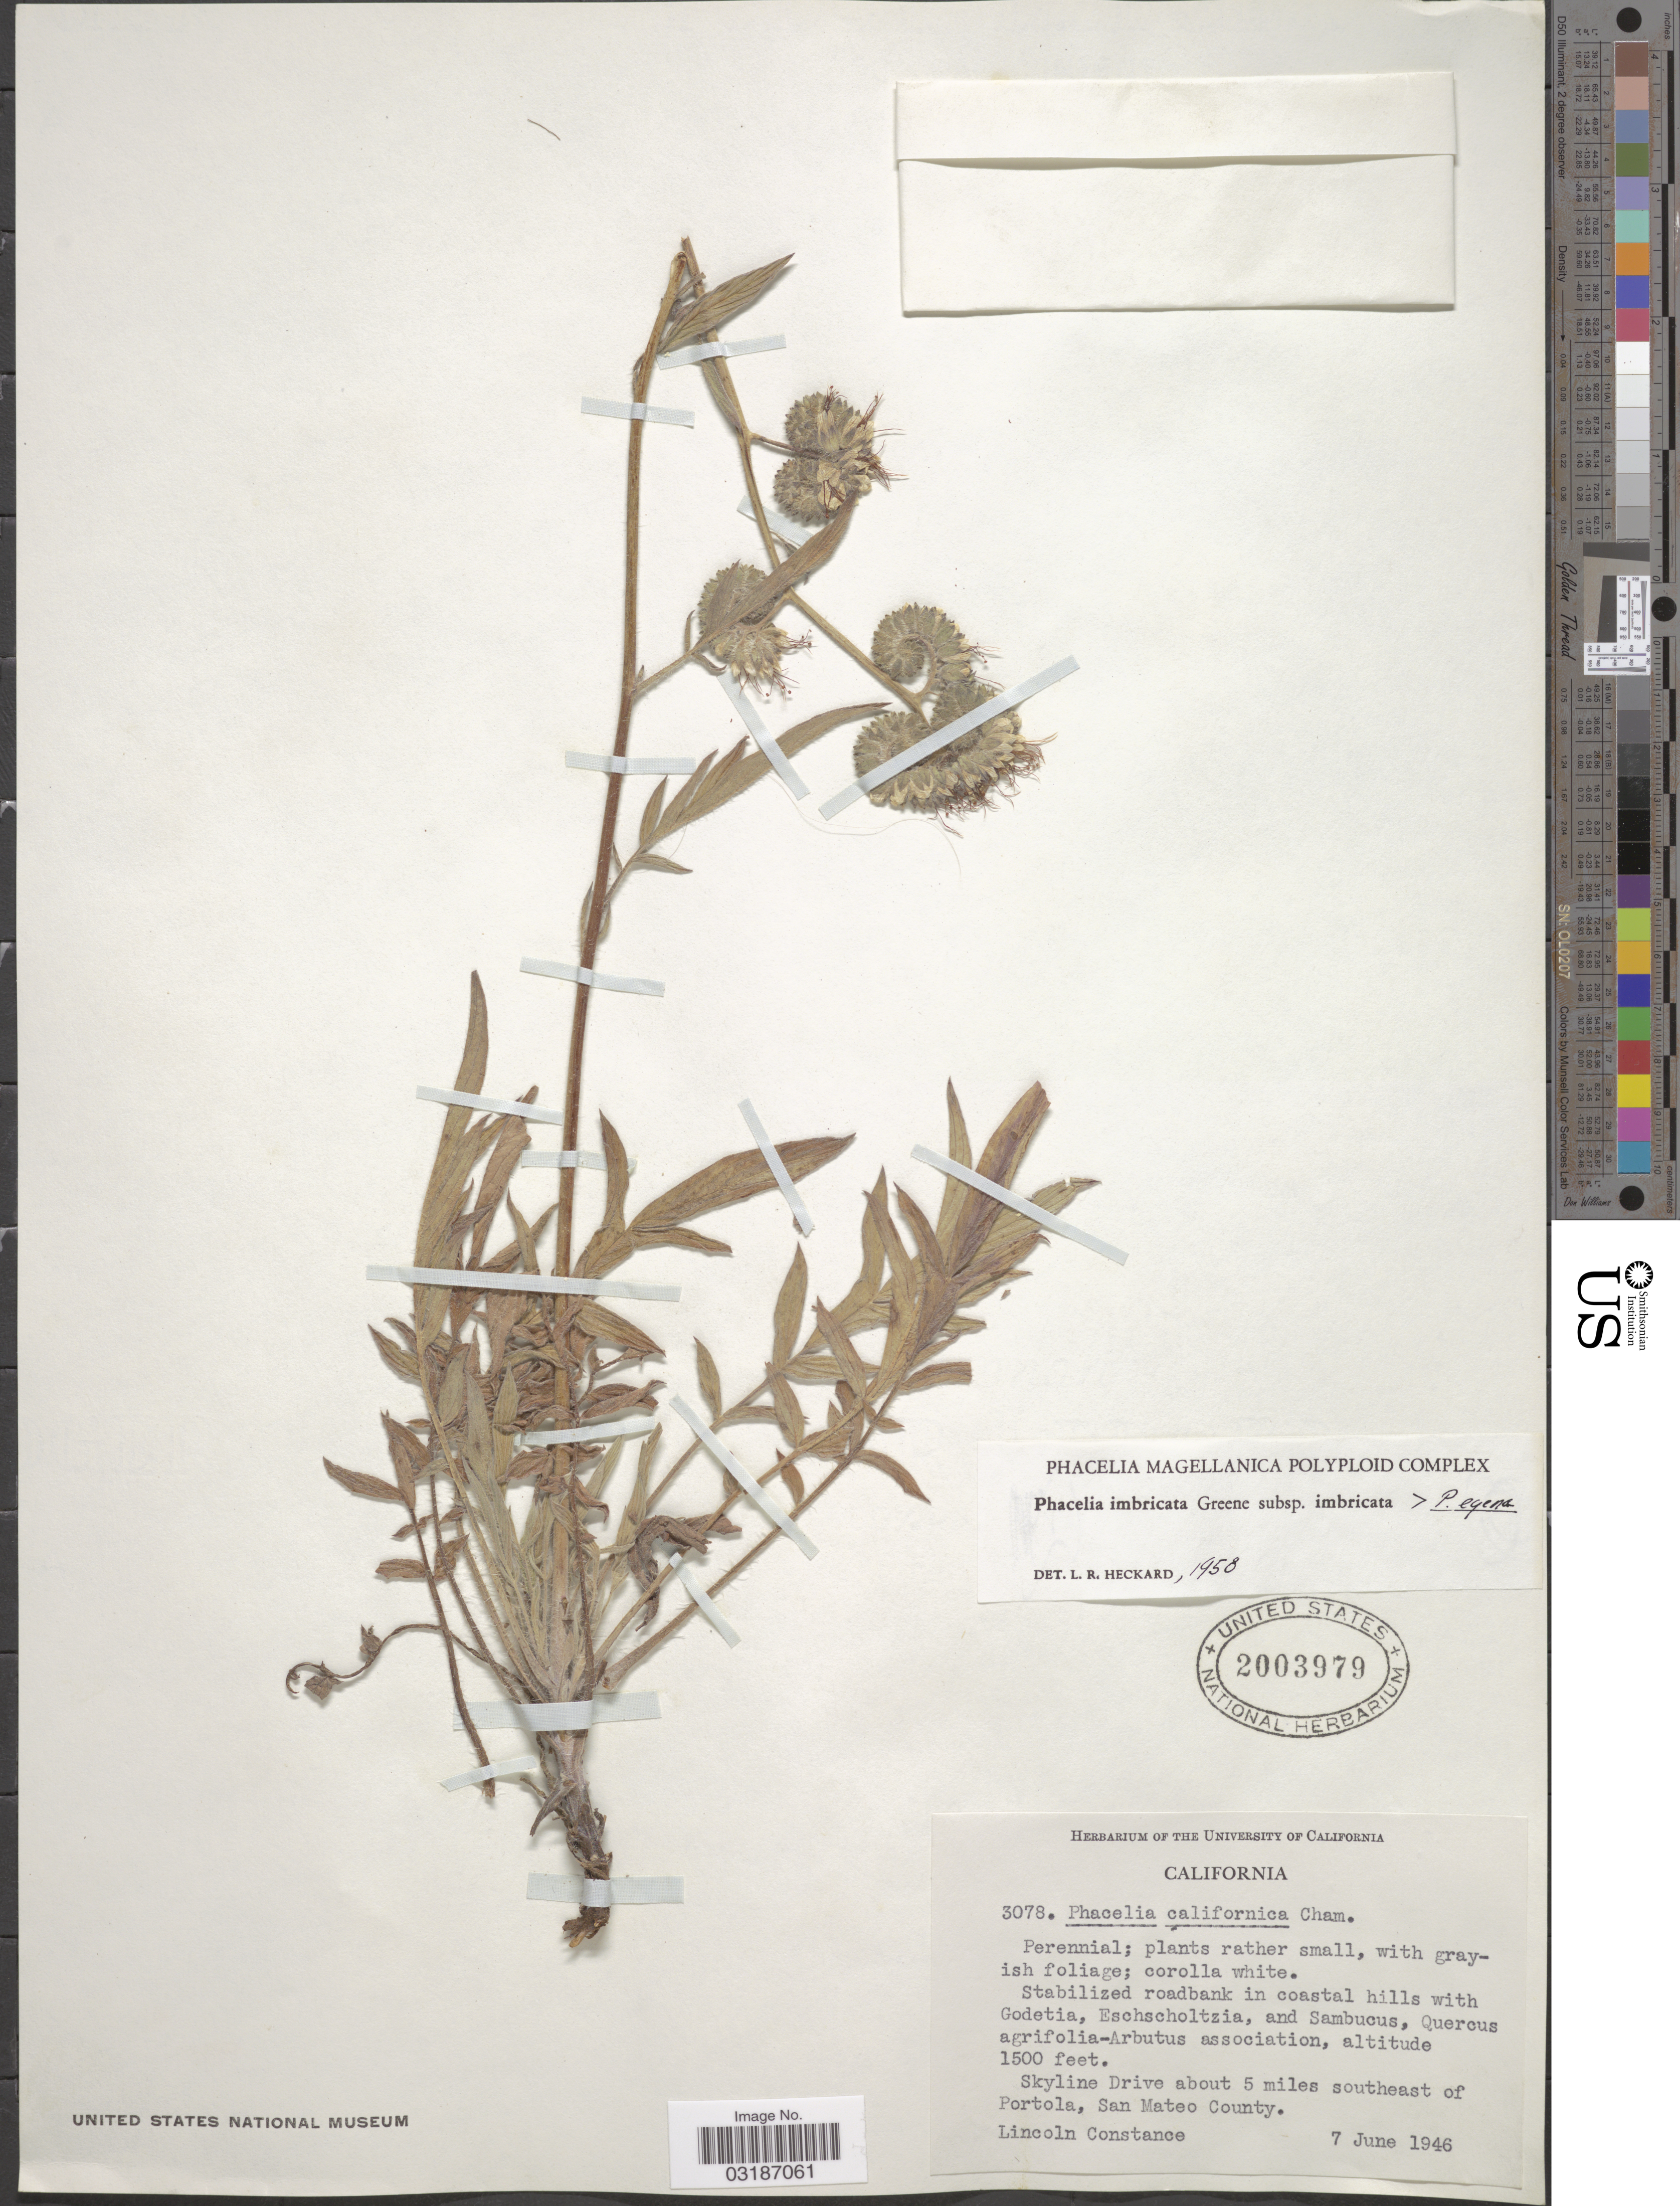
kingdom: Plantae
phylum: Tracheophyta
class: Magnoliopsida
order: Boraginales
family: Hydrophyllaceae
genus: Phacelia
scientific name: Phacelia imbricata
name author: Greene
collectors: L. Constance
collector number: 3078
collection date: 1946-06-07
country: United States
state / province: California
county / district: San Mateo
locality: Skyline Drive about 5 miles southeast of Portola, San Mateo County.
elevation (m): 457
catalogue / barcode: US 2003979